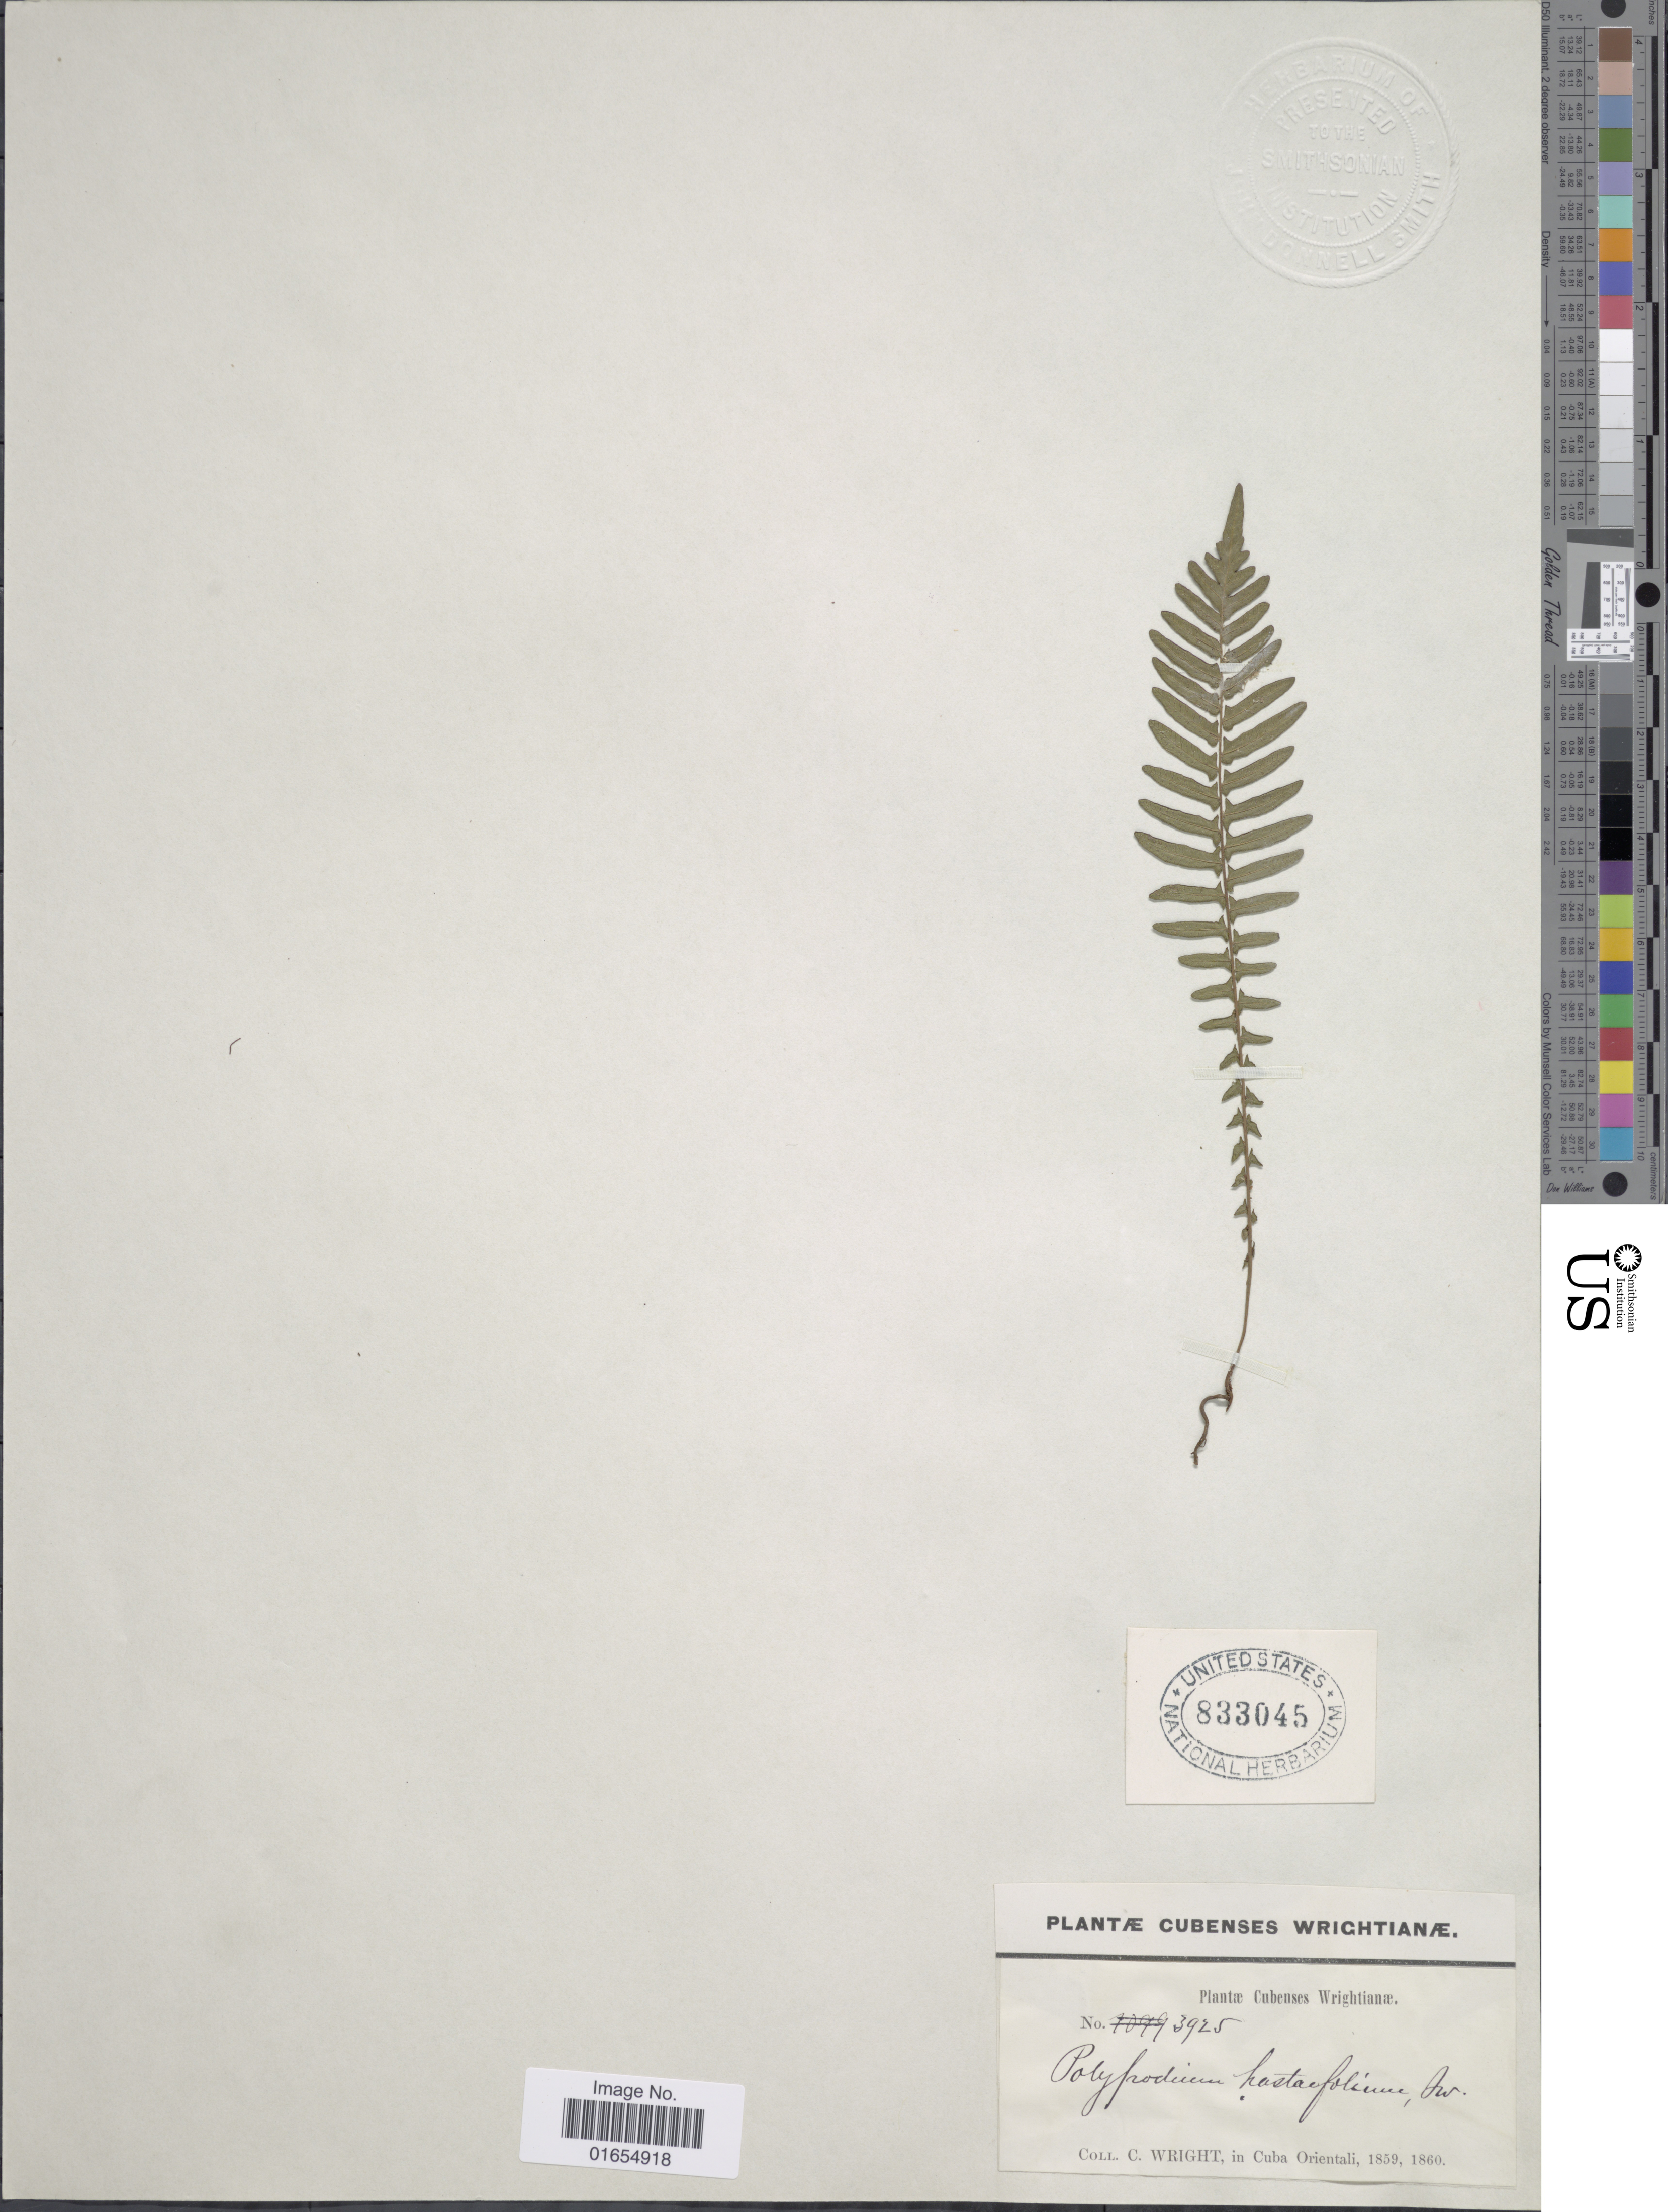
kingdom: Plantae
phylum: Tracheophyta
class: Polypodiopsida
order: Polypodiales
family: Thelypteridaceae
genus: Goniopteris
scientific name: Goniopteris sagittata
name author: (Sw.) Pic. Serm.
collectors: C. Wright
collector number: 3925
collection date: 1859/1860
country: Cuba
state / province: Oriente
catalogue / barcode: US 833045